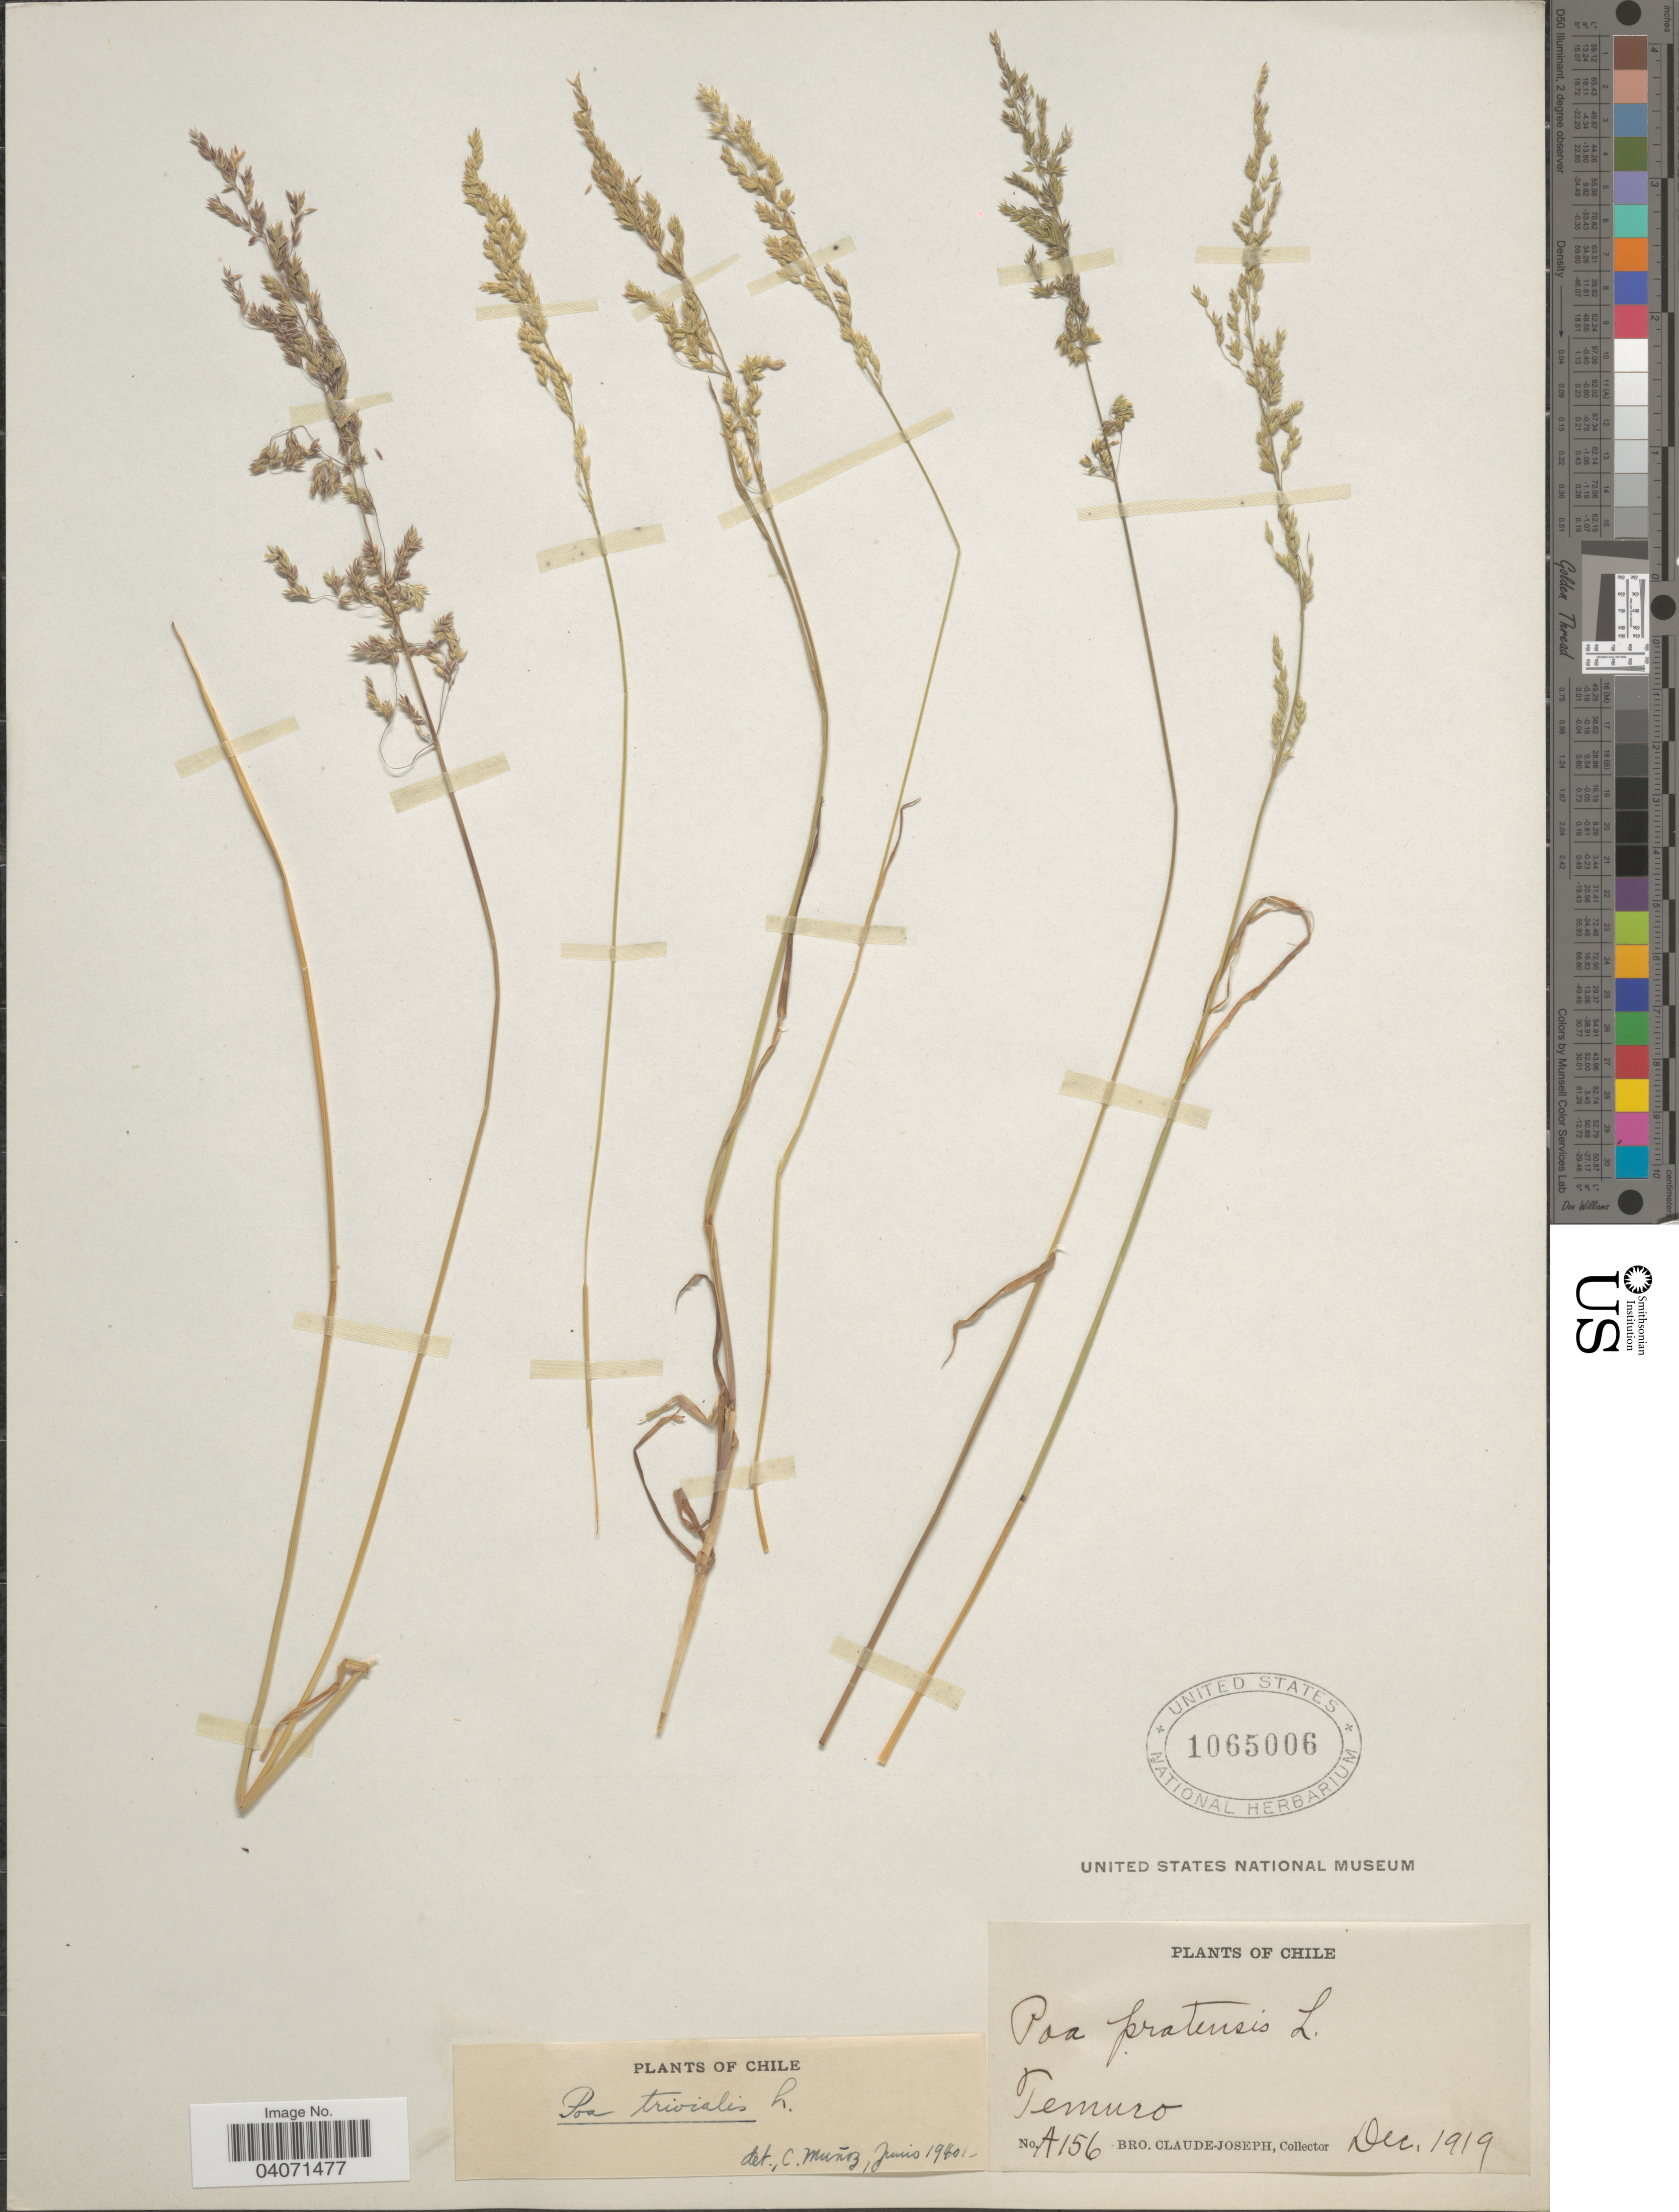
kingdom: Plantae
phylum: Tracheophyta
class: Liliopsida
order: Poales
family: Poaceae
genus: Poa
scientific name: Poa trivialis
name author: L.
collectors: Bro. Claude-Joseph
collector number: A156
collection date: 1919-12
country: Chile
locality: Temuco.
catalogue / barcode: US 1065006